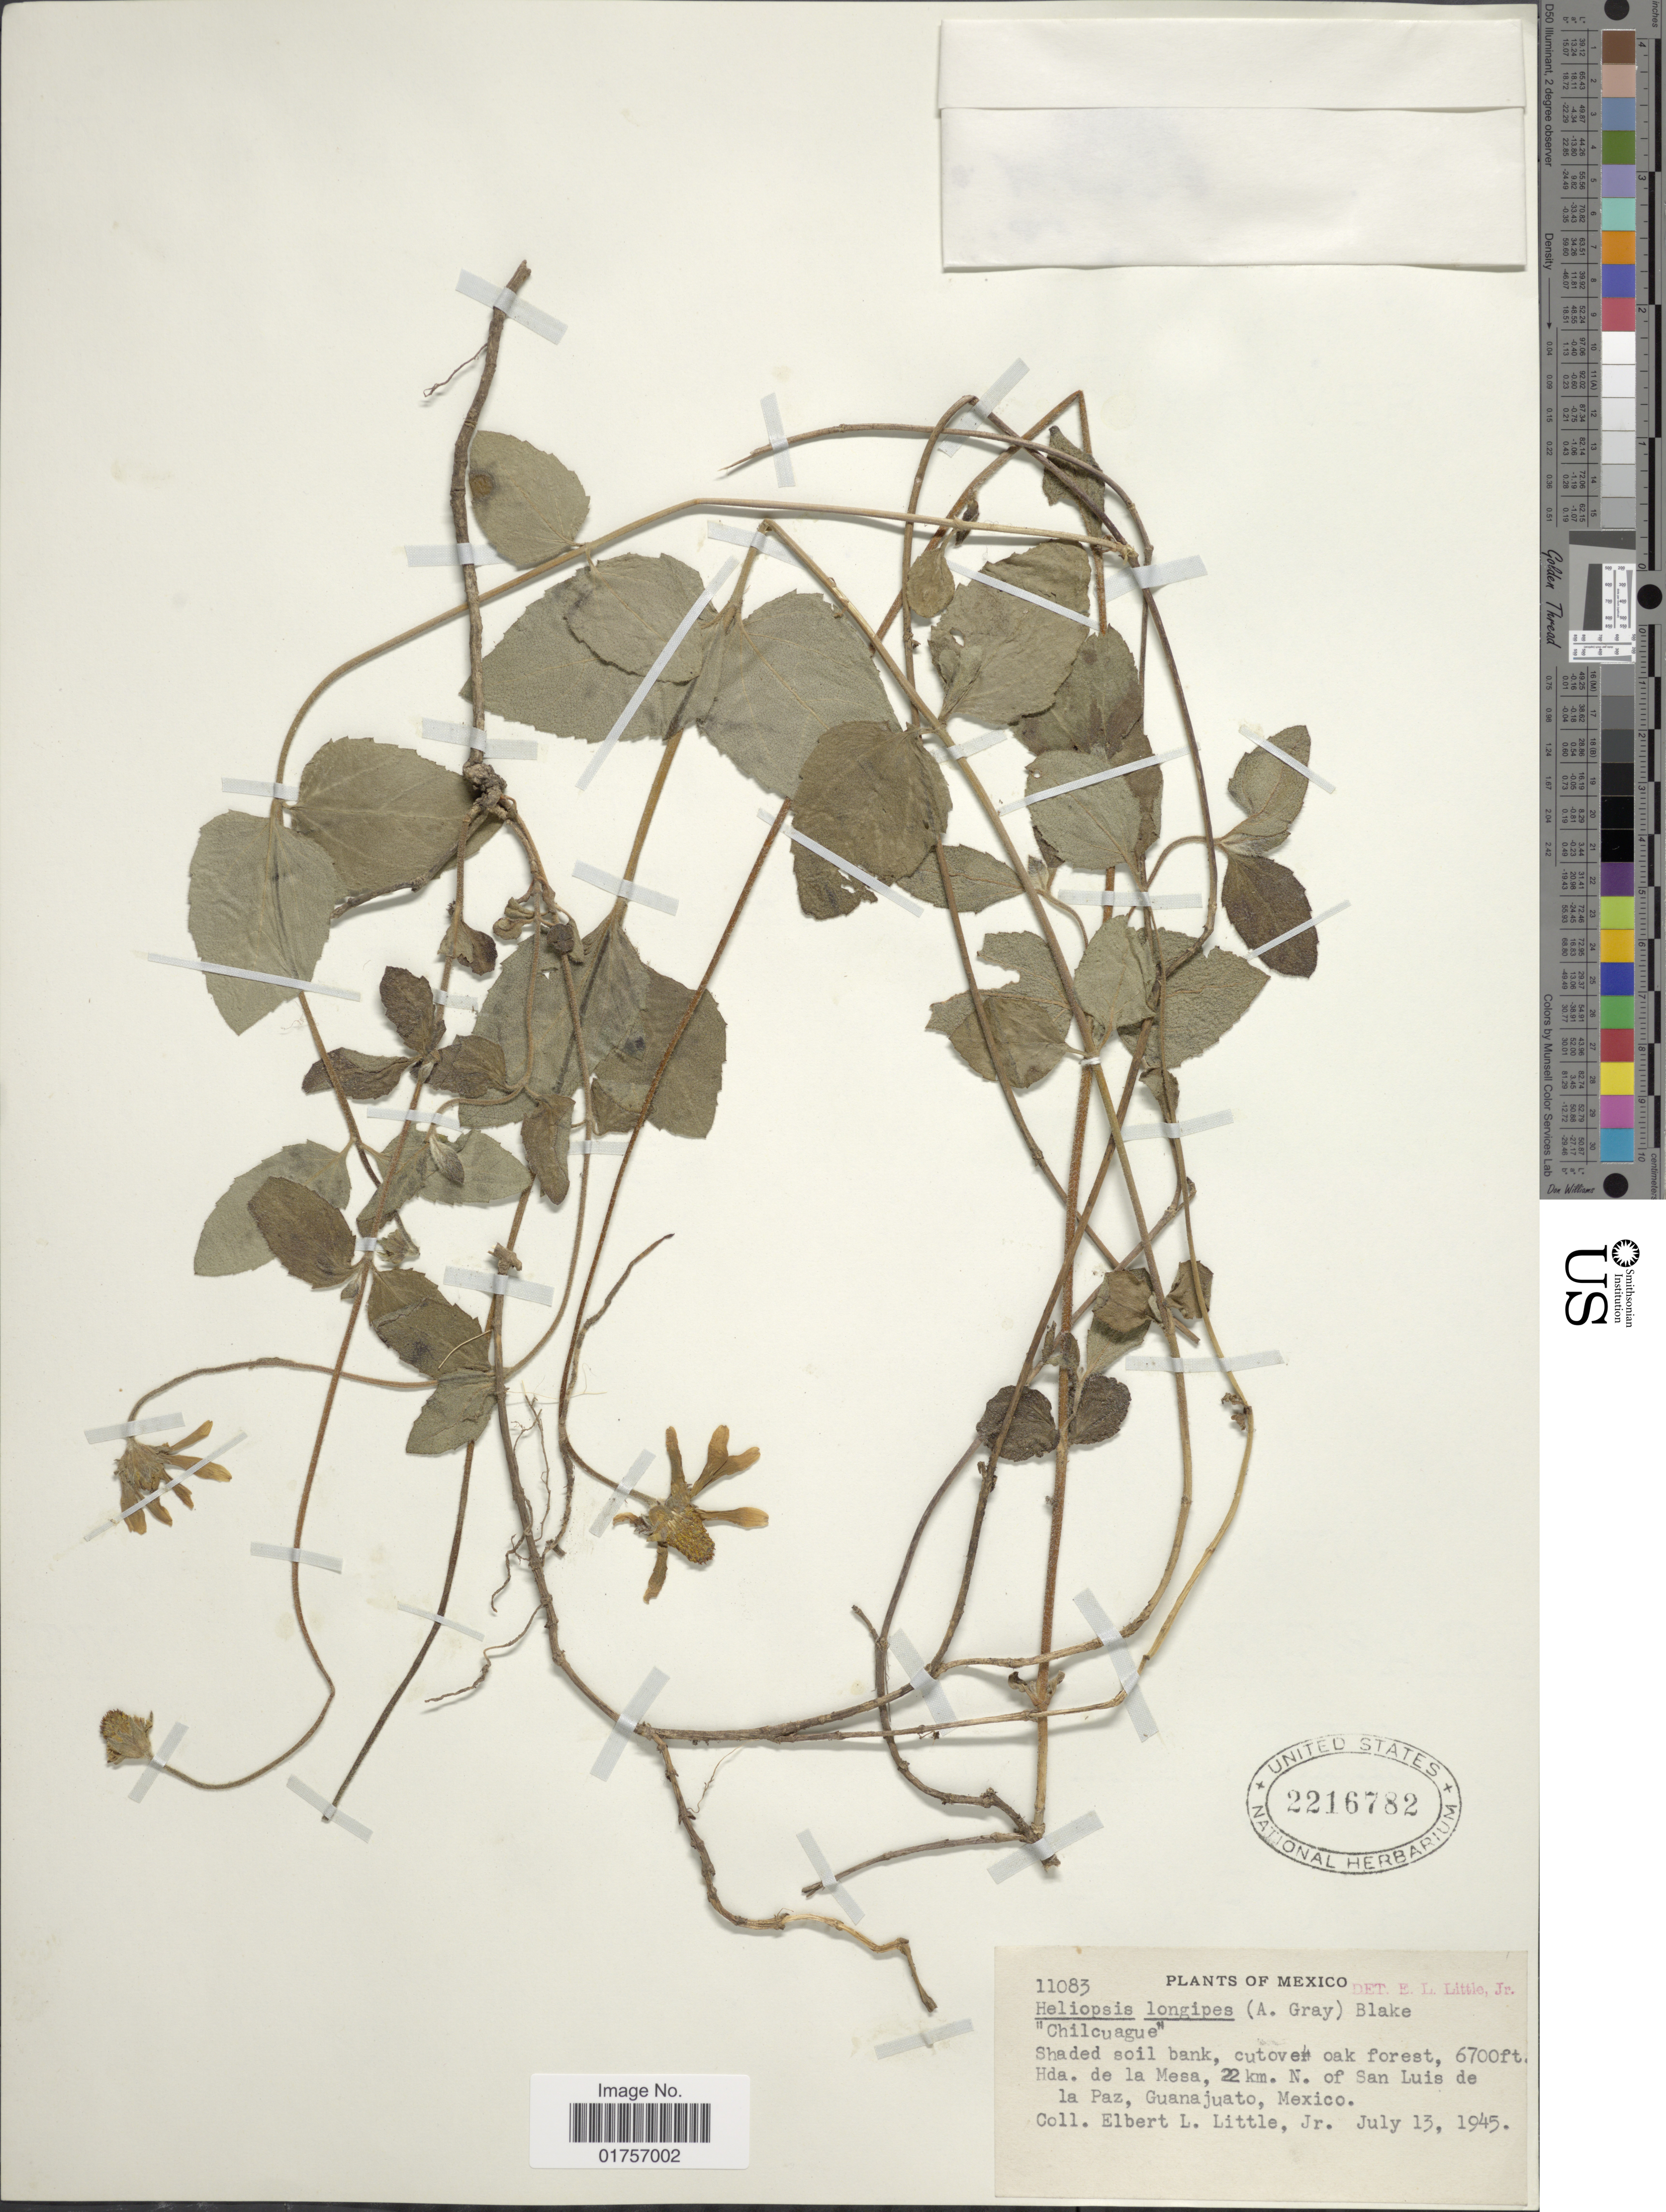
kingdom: Plantae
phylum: Tracheophyta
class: Magnoliopsida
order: Asterales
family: Asteraceae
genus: Heliopsis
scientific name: Heliopsis longipes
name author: (A. Gray) S.F. Blake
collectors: E. L. Little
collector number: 11083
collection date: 1945-07-13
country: Mexico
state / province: Guanajuato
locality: Hda. de la Mesa, 22 km. N. of San Luis de la Paz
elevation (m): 2042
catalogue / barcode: US 2216782